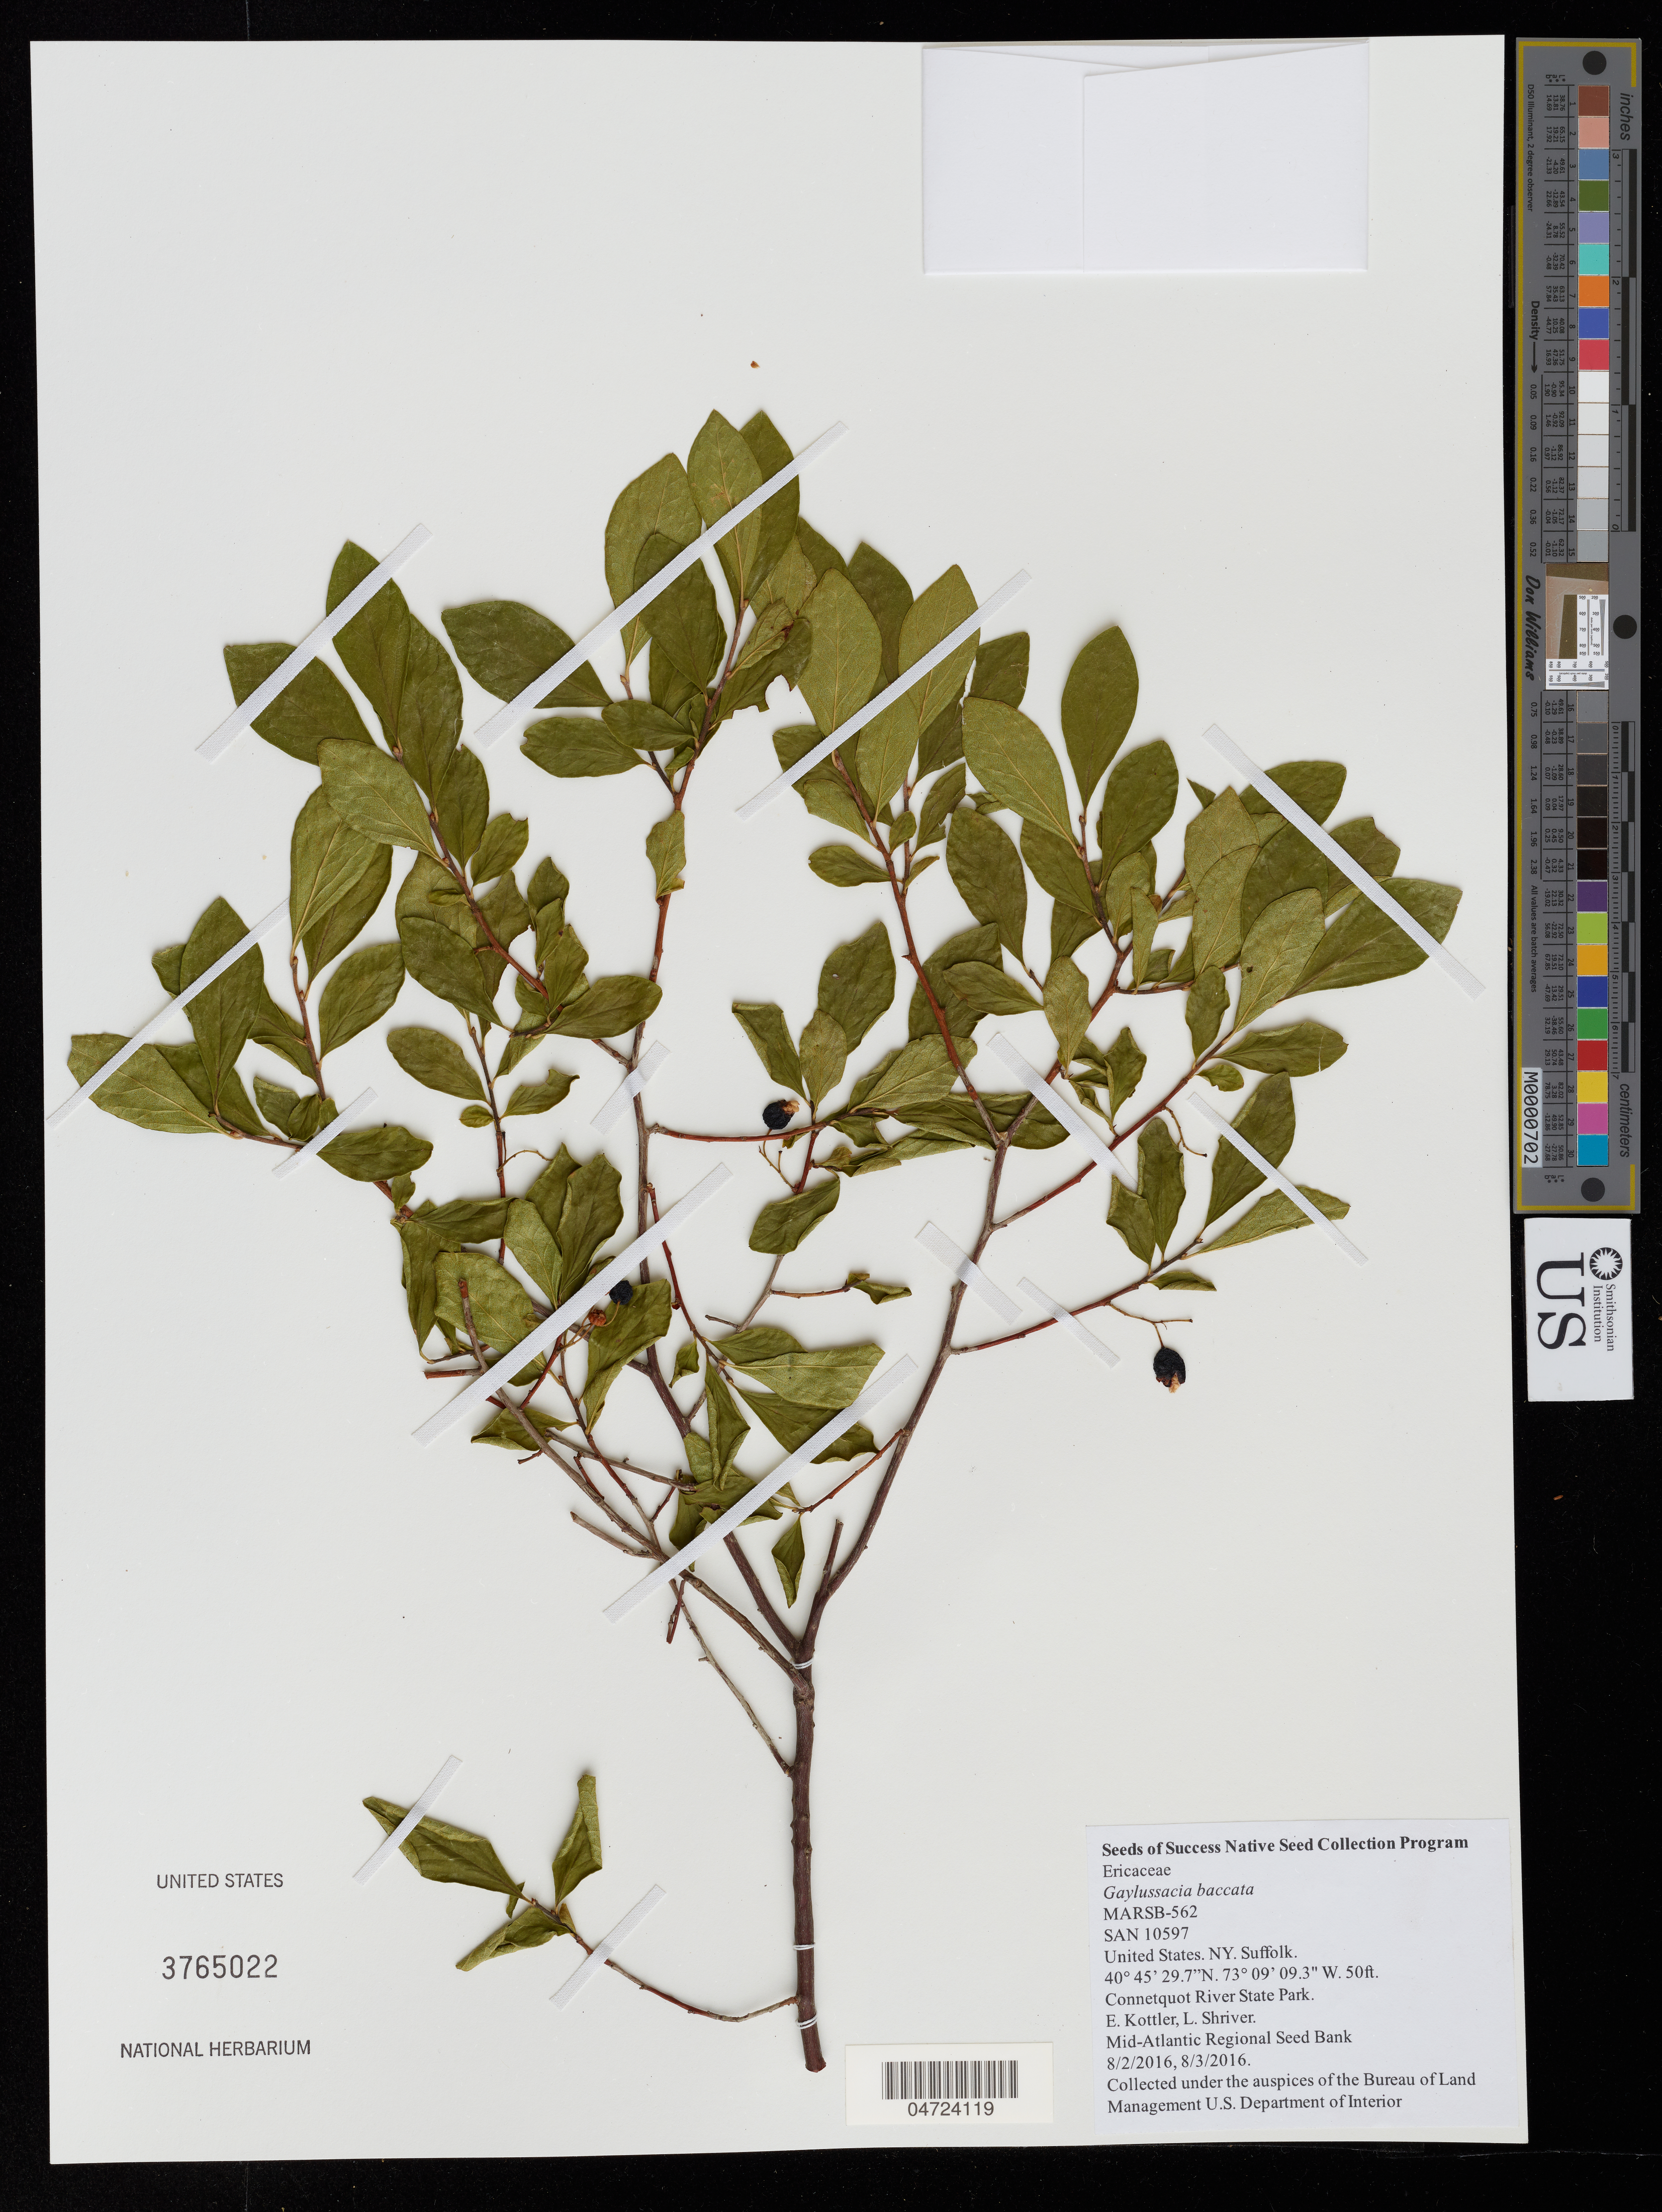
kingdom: Plantae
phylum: Tracheophyta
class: Magnoliopsida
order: Ericales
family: Ericaceae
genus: Gaylussacia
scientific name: Gaylussacia baccata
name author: (Wangenh.) K. Koch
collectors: E. Kottler & L. Shriver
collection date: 2016-08-02/2016-08-03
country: United States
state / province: New York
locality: NY. Suffolk. Connetquot River State Park.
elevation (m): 15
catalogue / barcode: US 3765022